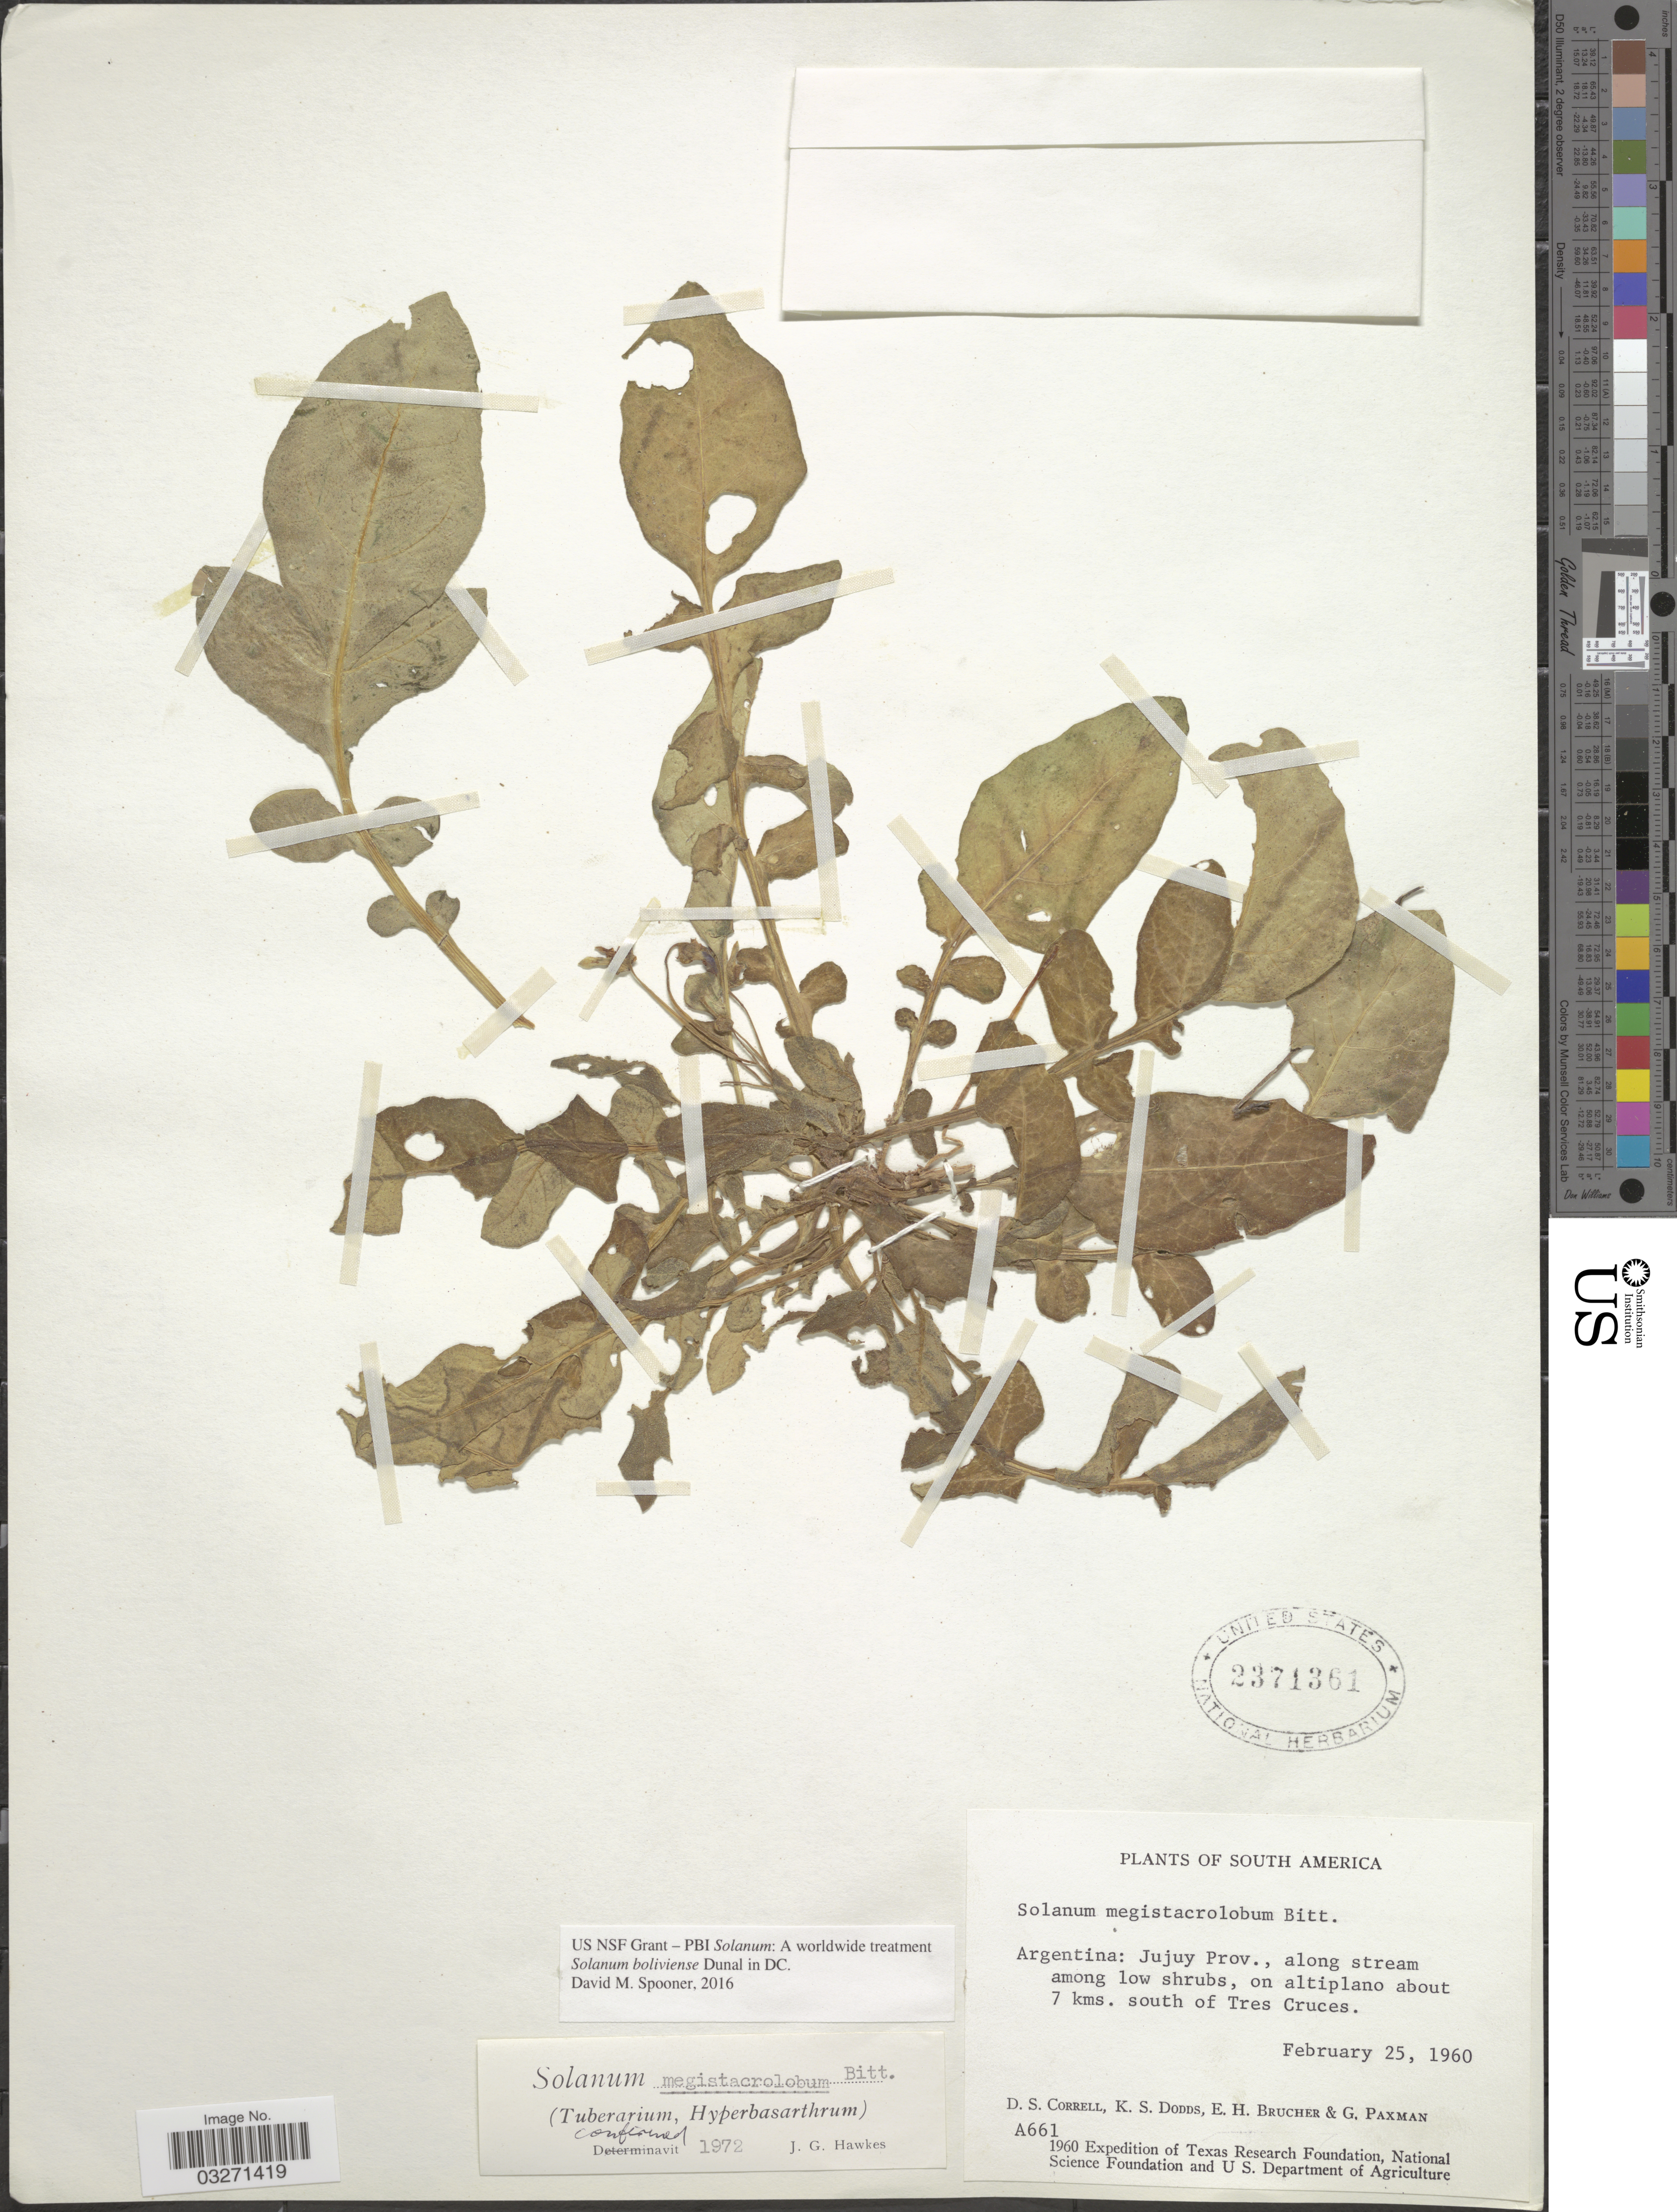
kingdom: Plantae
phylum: Tracheophyta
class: Magnoliopsida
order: Solanales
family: Solanaceae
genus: Solanum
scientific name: Solanum boliviense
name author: Dunal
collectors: D. S. Correll, K. Dodds, E. Brucher & G. Paxman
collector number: A661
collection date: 1960-02-25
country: Argentina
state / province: Jujuy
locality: On altiplano about 7 kms. south of Tres Cruces.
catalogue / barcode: US 2371361